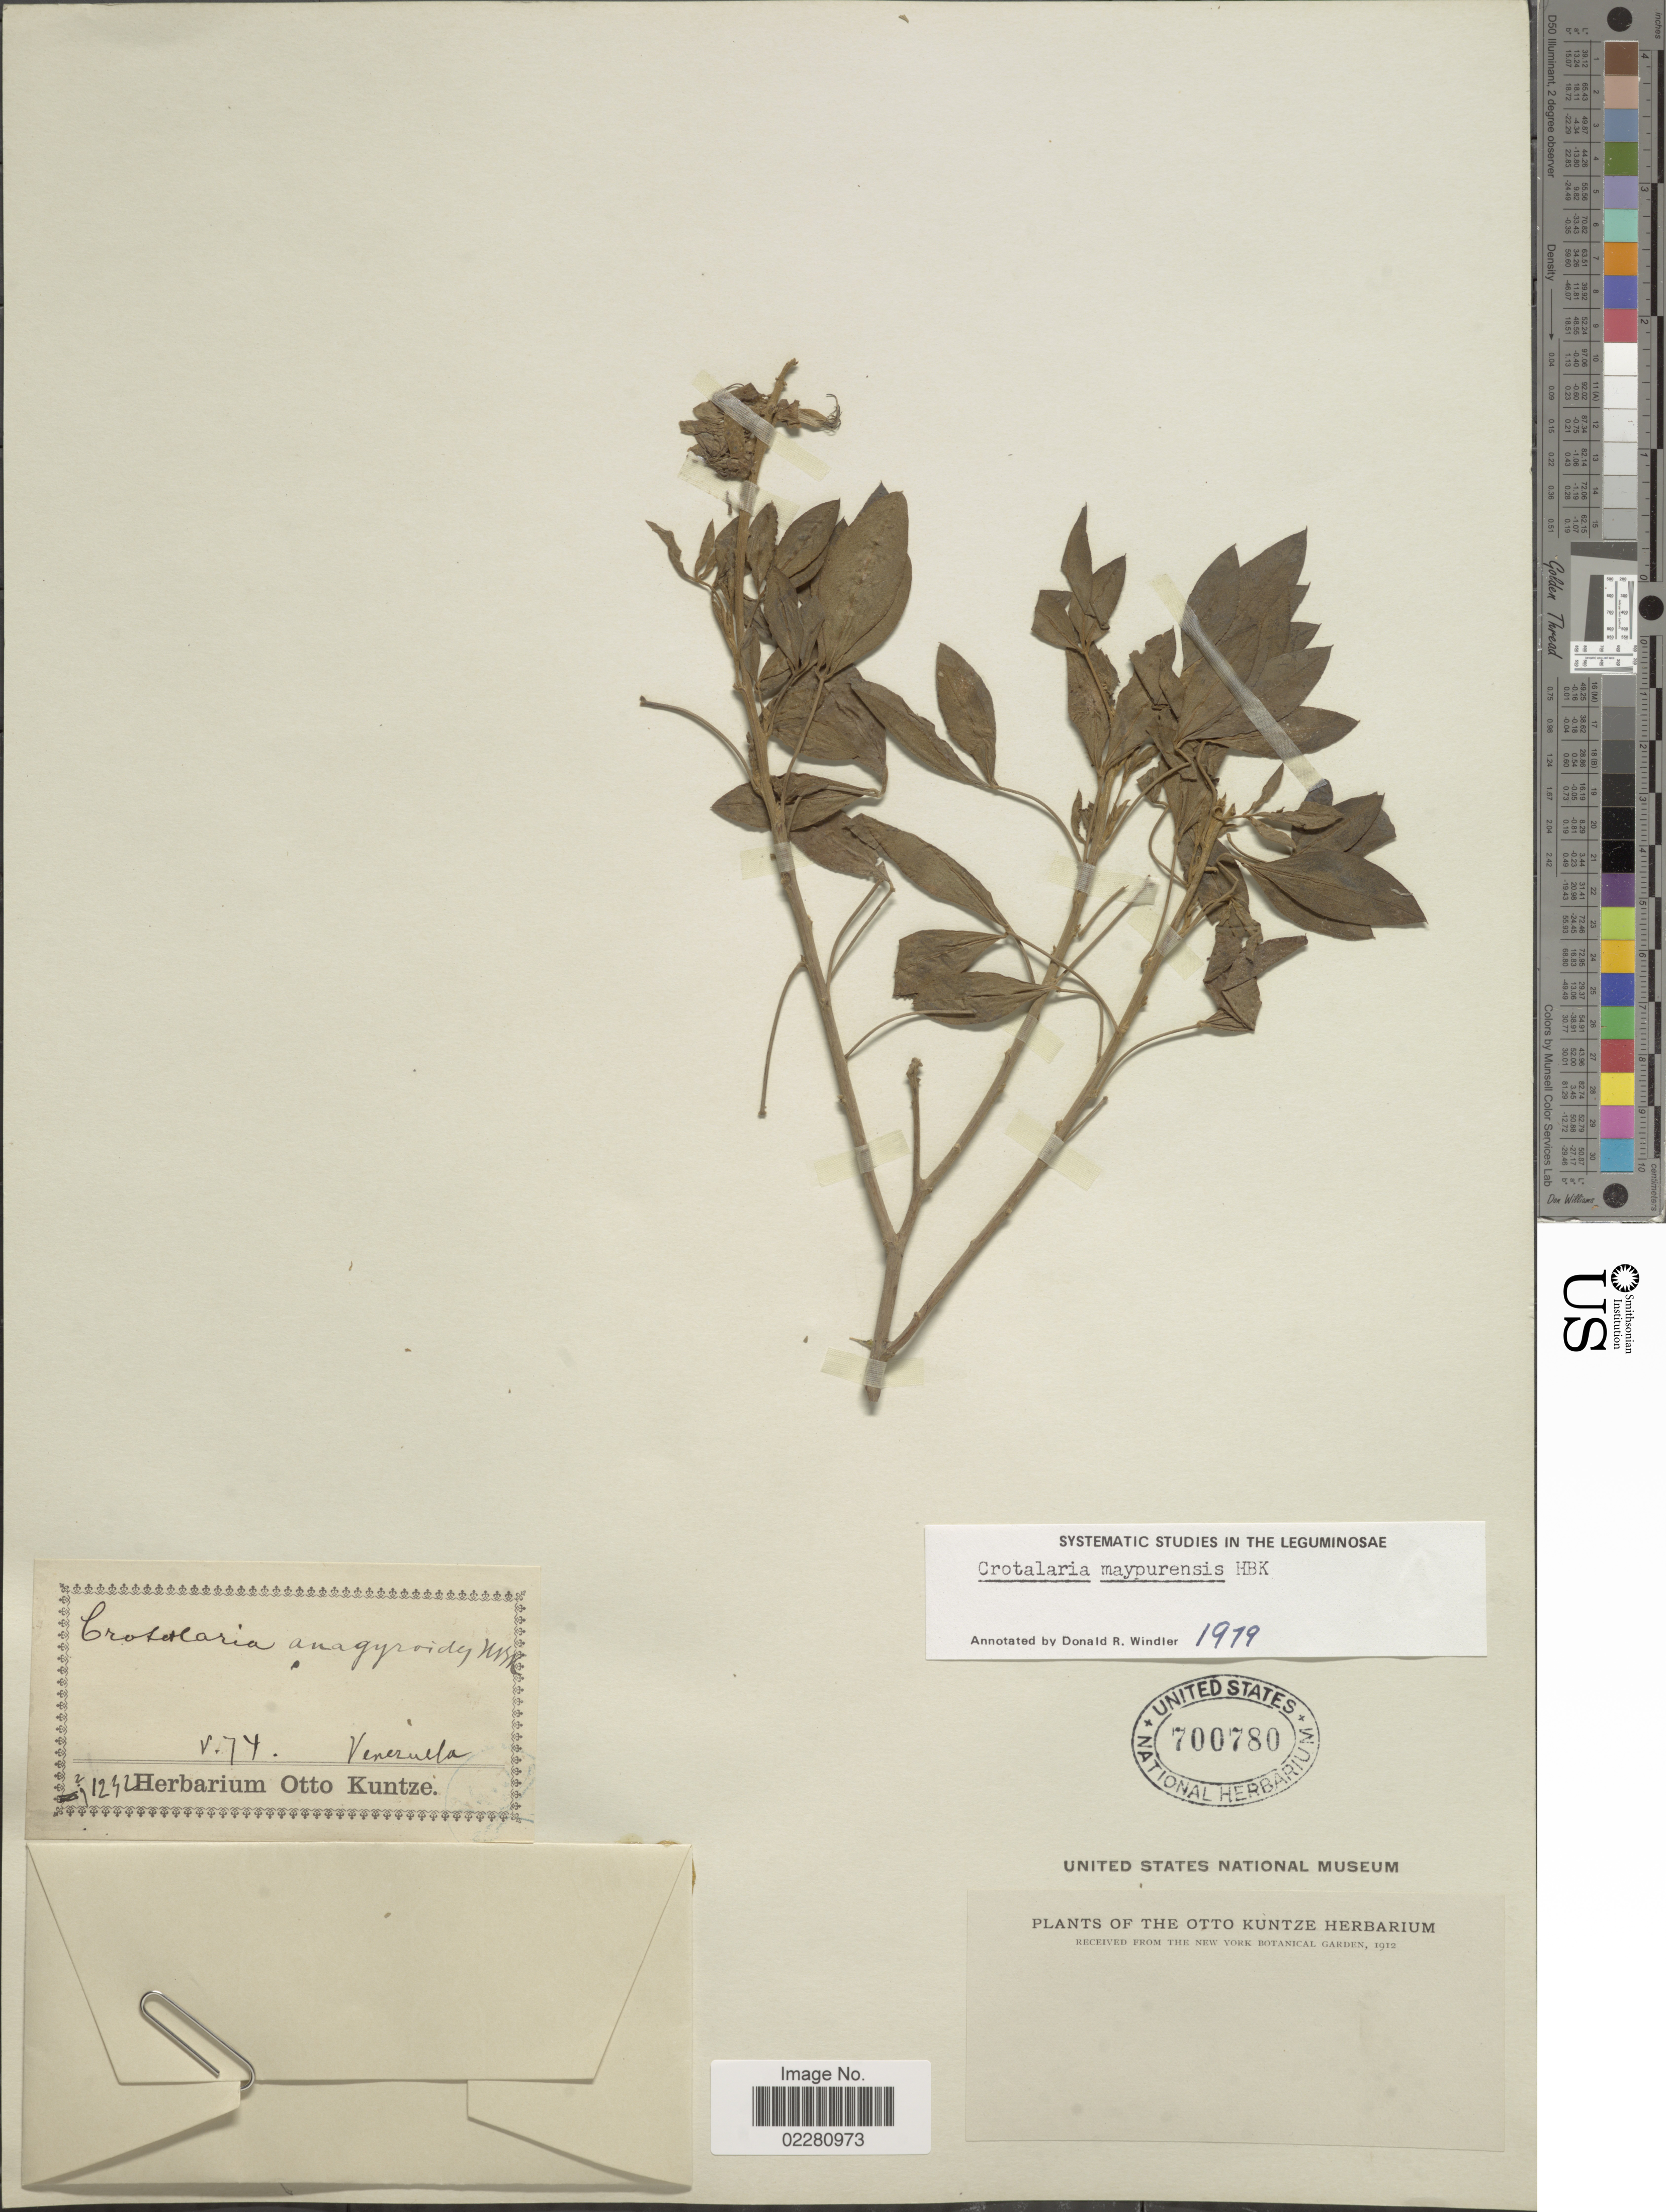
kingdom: Plantae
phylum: Tracheophyta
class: Magnoliopsida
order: Fabales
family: Fabaceae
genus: Crotalaria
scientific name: Crotalaria maypurensis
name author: Kunth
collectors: ex herb. Otto Kuntze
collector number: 1232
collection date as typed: Transcribed d/m/y: /5/74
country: Venezuela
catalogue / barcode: US 700780